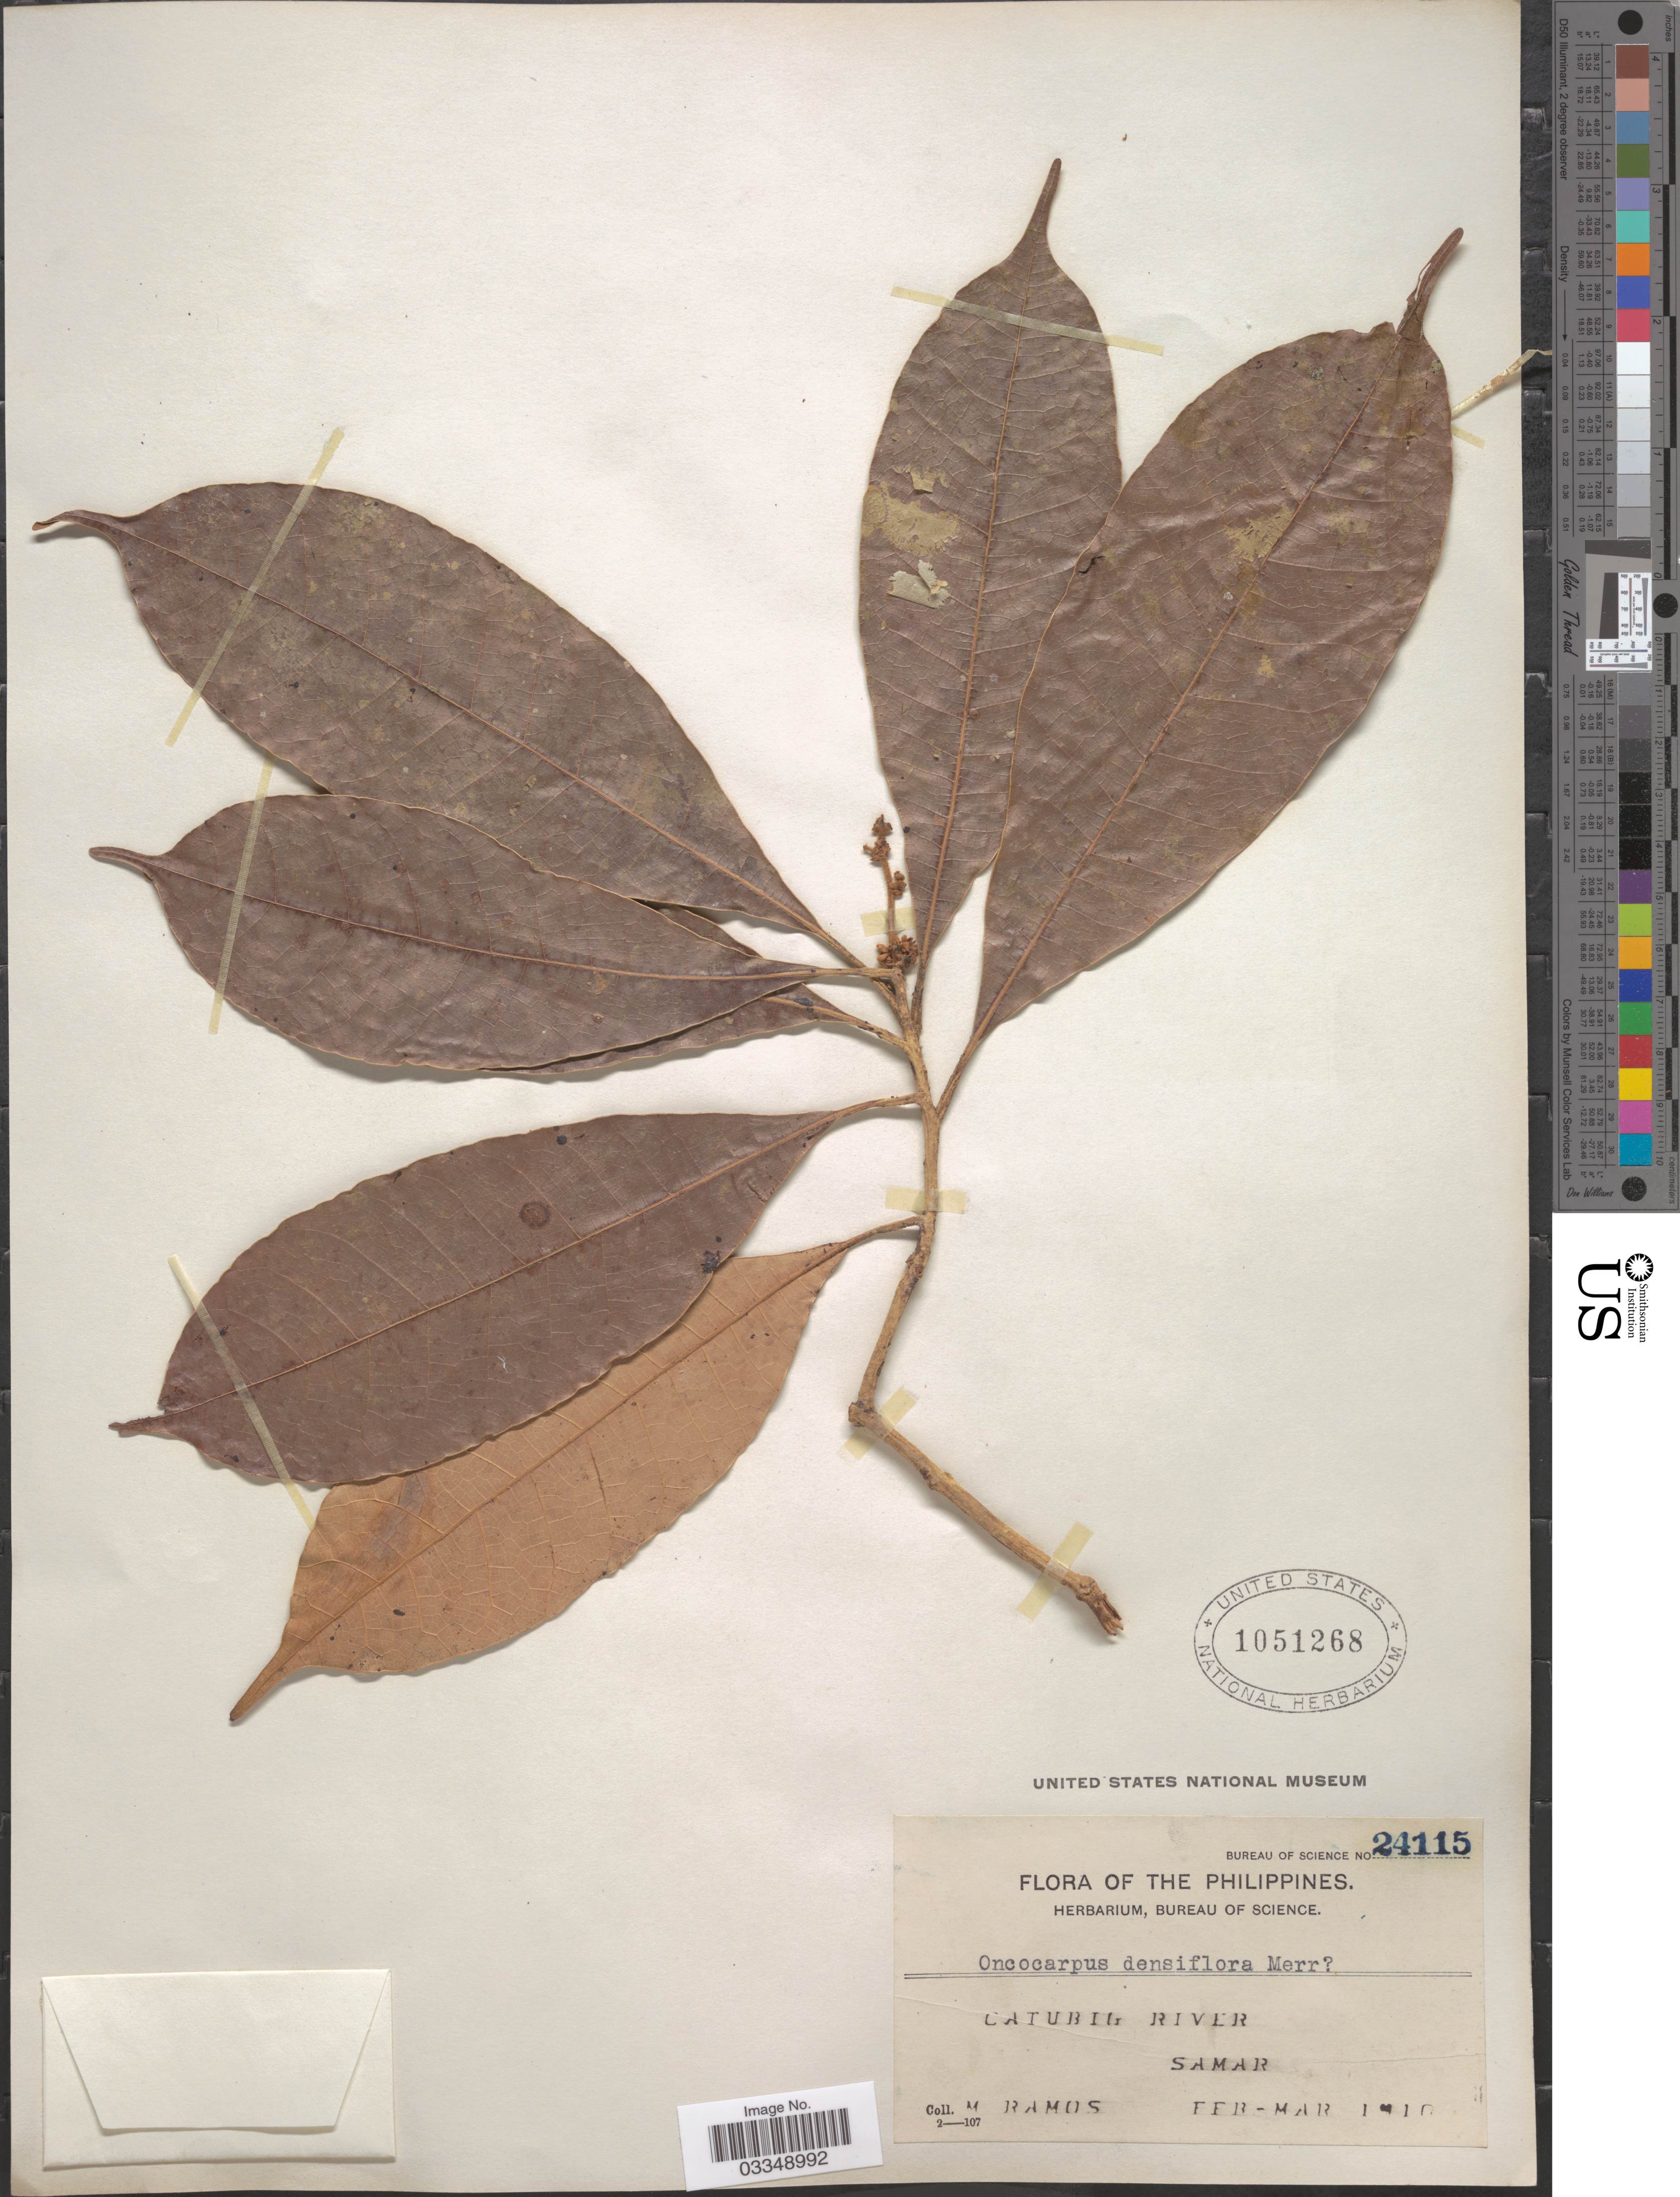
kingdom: Plantae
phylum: Tracheophyta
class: Magnoliopsida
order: Sapindales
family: Anacardiaceae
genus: Semecarpus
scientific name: Semecarpus densiflorus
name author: (Merr.) Steenis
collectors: M. Ramos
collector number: Bureau of Science 24115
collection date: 1916-02/1916-03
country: Philippines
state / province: Eastern Visayas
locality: Catubig River. Samar.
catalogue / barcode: US 1051268